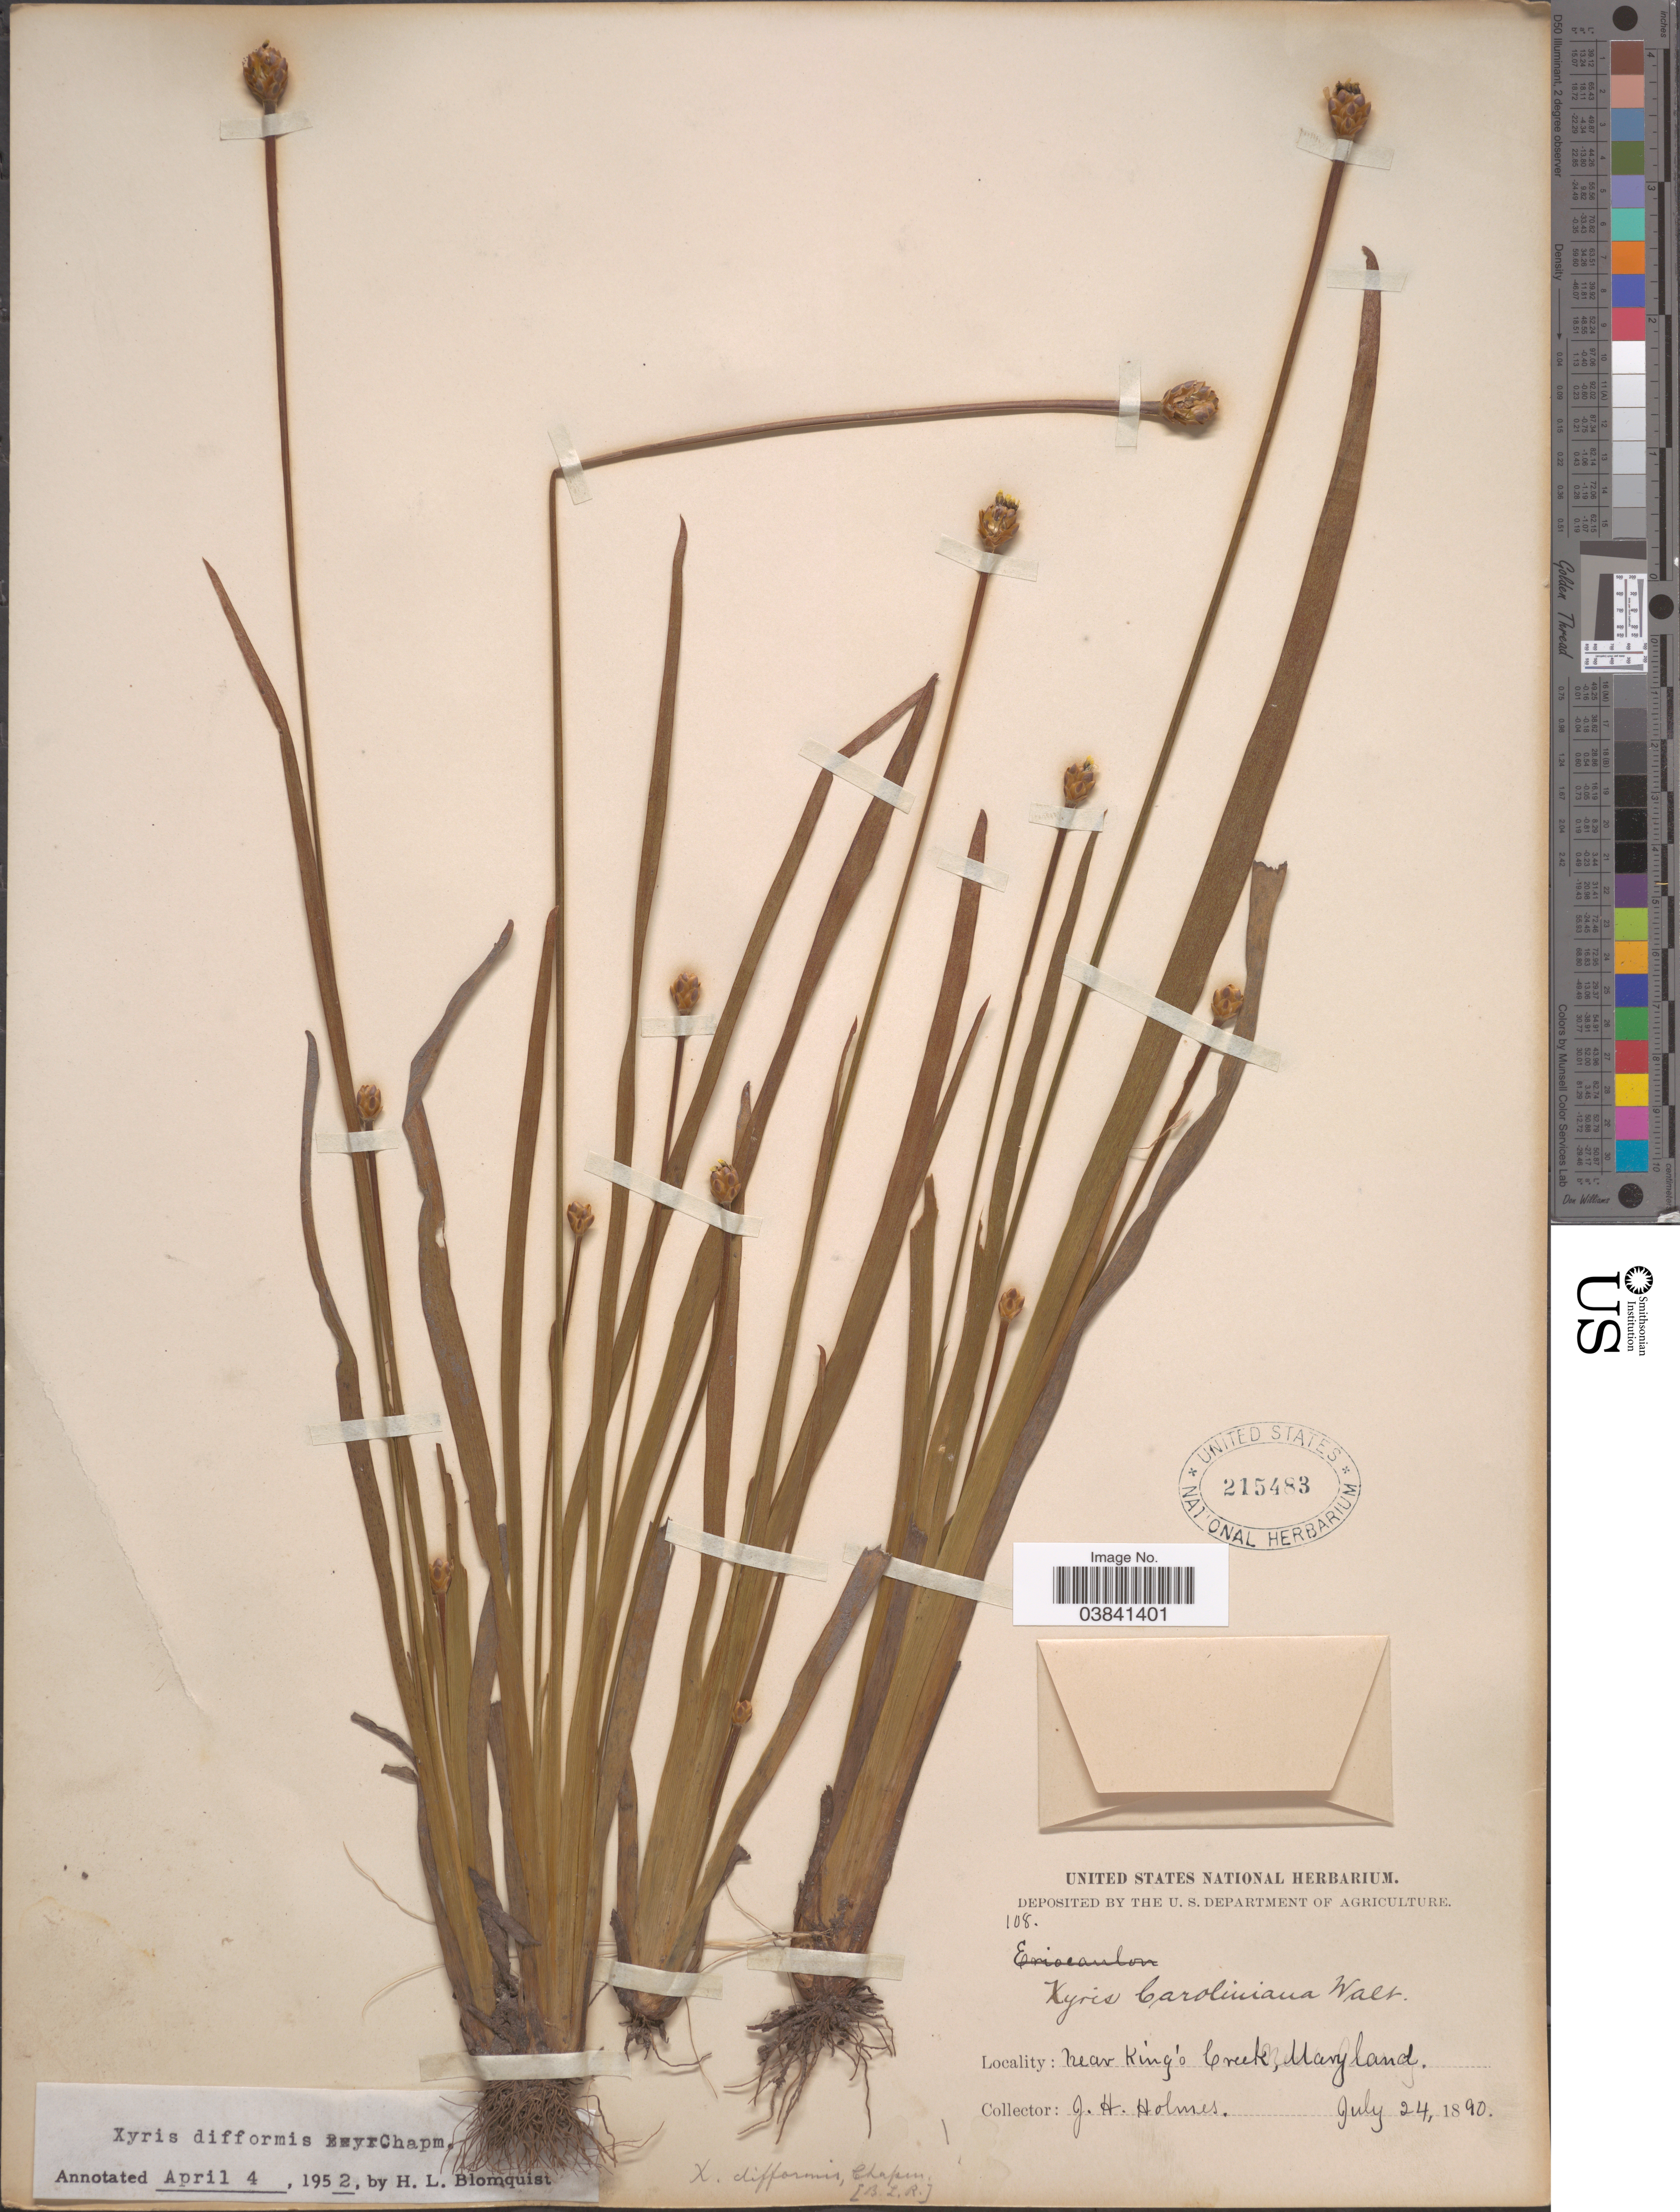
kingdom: Plantae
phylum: Tracheophyta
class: Liliopsida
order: Poales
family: Xyridaceae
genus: Xyris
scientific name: Xyris difformis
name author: Chapm.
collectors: J. Holmes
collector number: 108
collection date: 1890-07-24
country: United States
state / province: Maryland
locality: Near King's Creek.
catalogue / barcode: US 215483